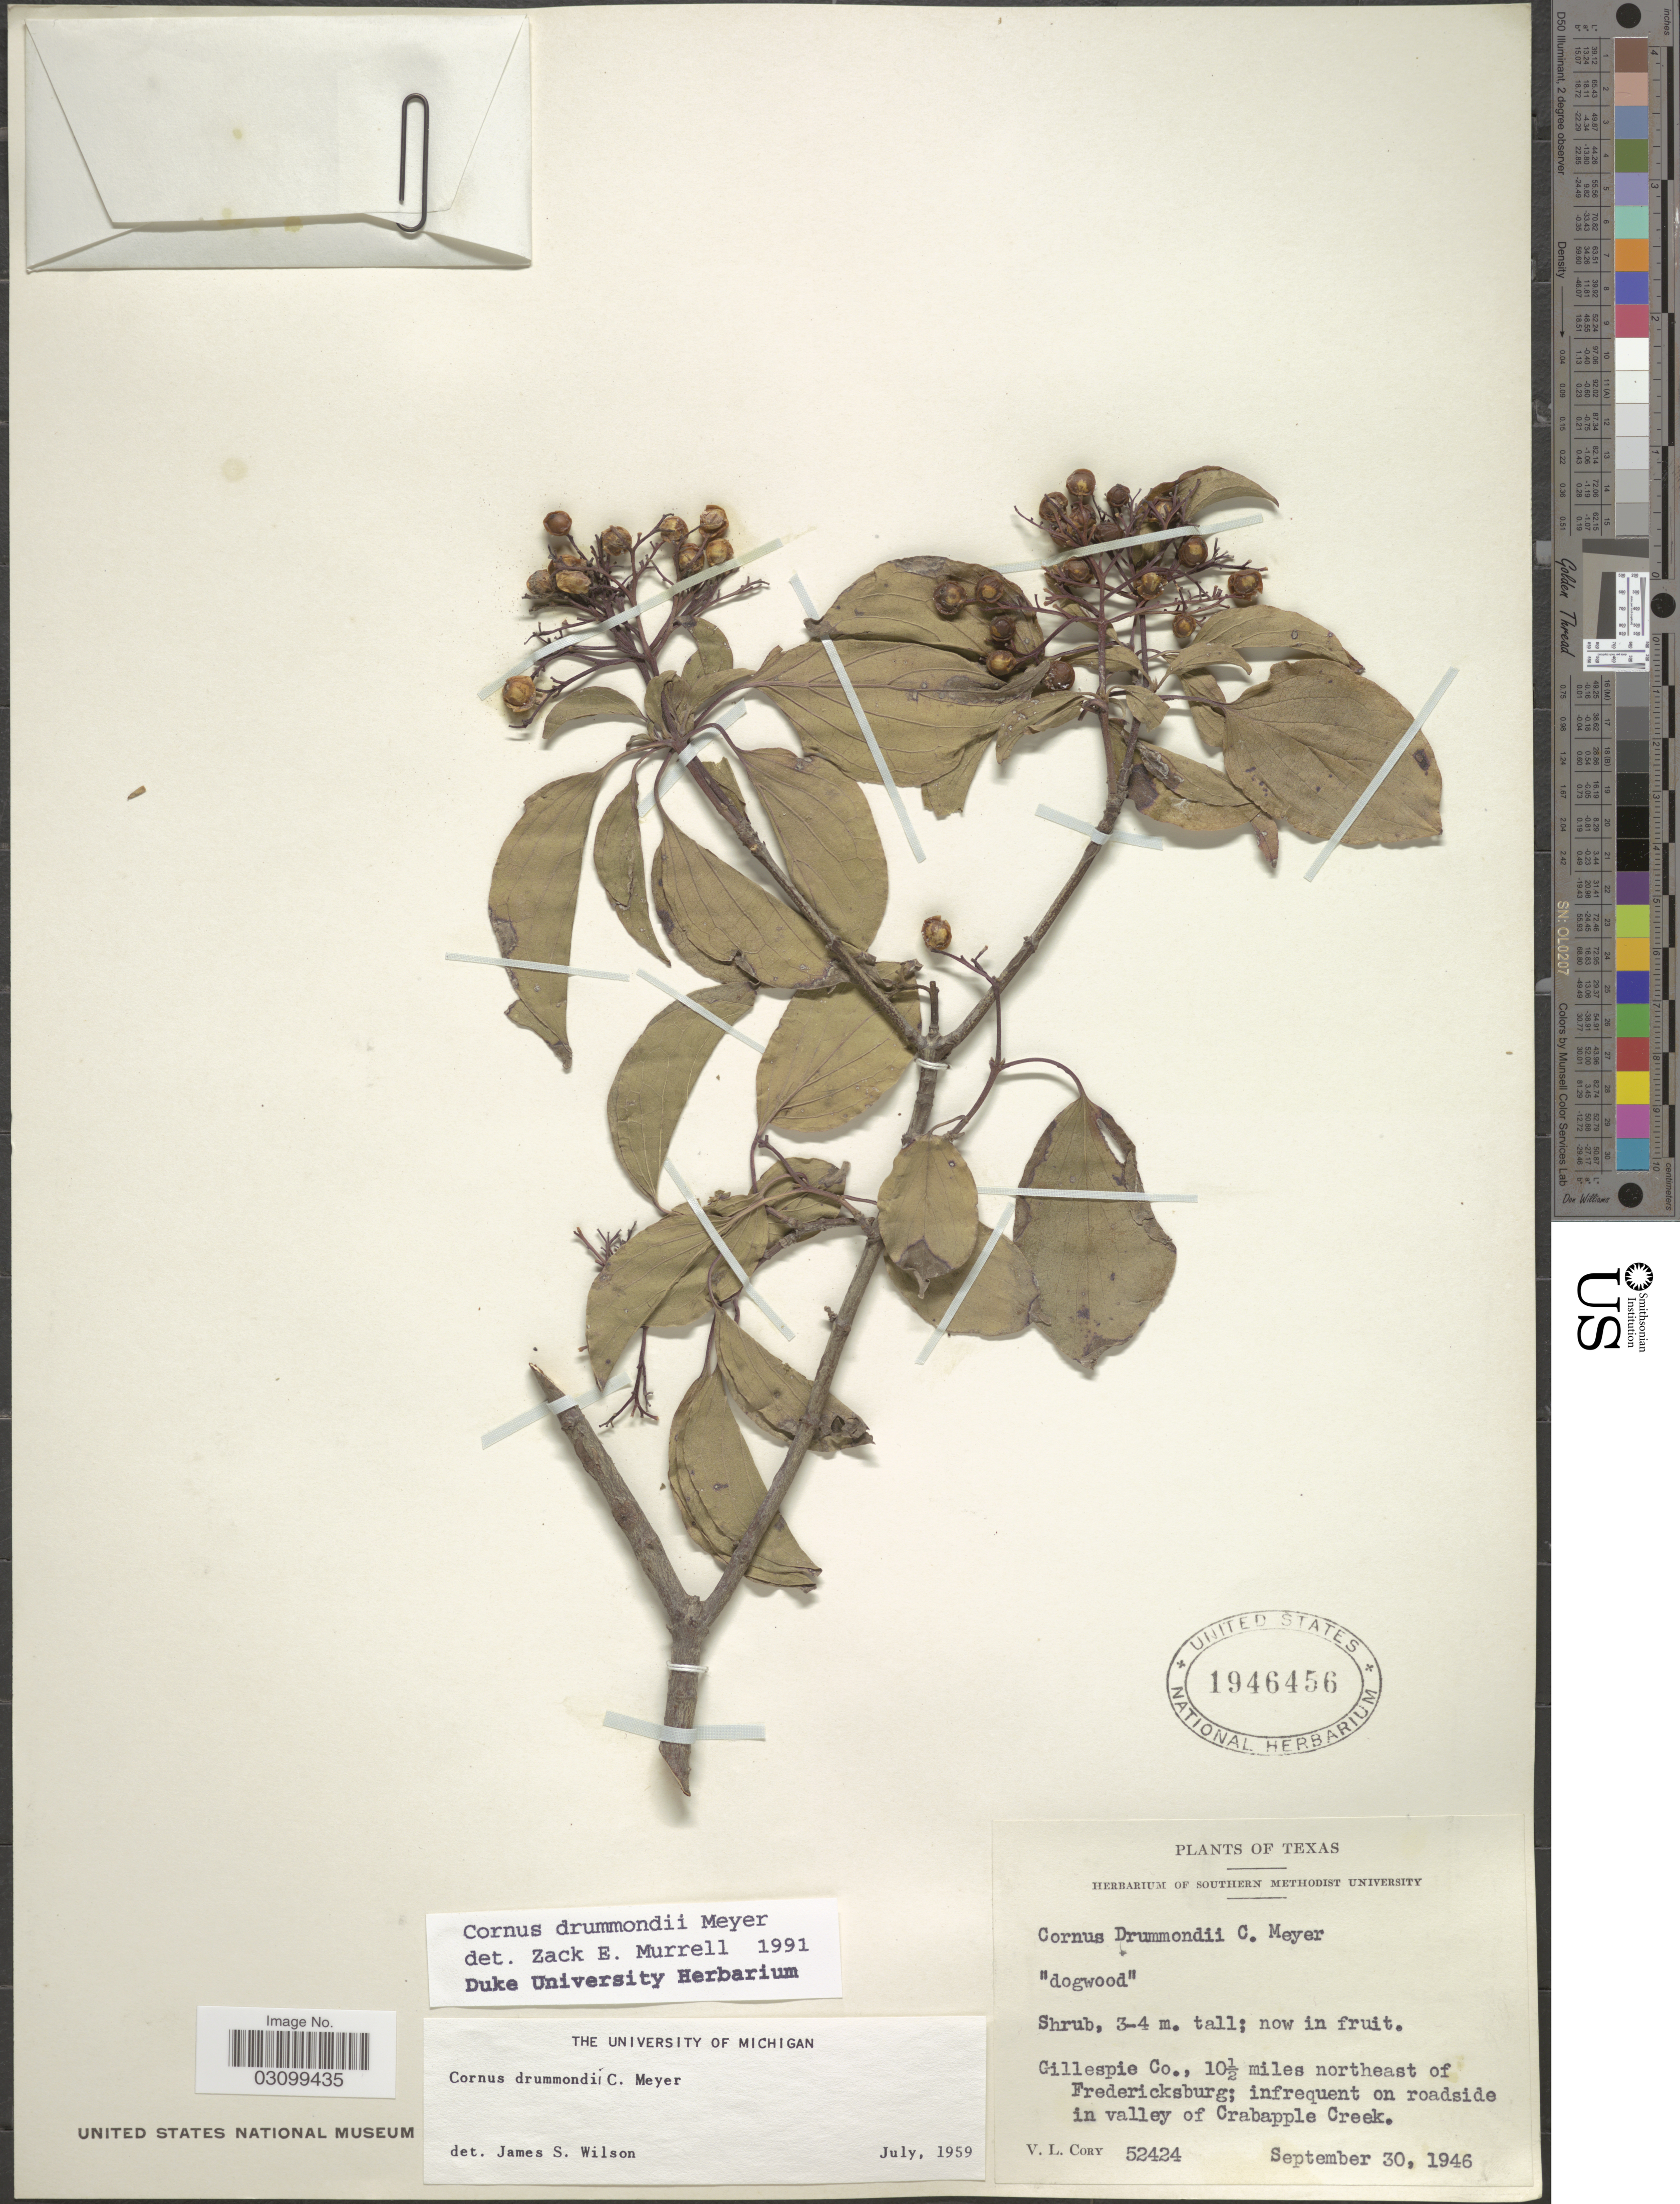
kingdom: Plantae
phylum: Tracheophyta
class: Magnoliopsida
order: Cornales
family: Cornaceae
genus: Cornus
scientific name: Cornus drummondii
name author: C.A. Mey.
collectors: V. Cory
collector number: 52424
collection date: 1946-09-30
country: United States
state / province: Texas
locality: Gillespie Co., 10½ miles northeast of Fredericksburg; infrequent on roadside in valley of Crabapple Creek.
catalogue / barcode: US 1946456